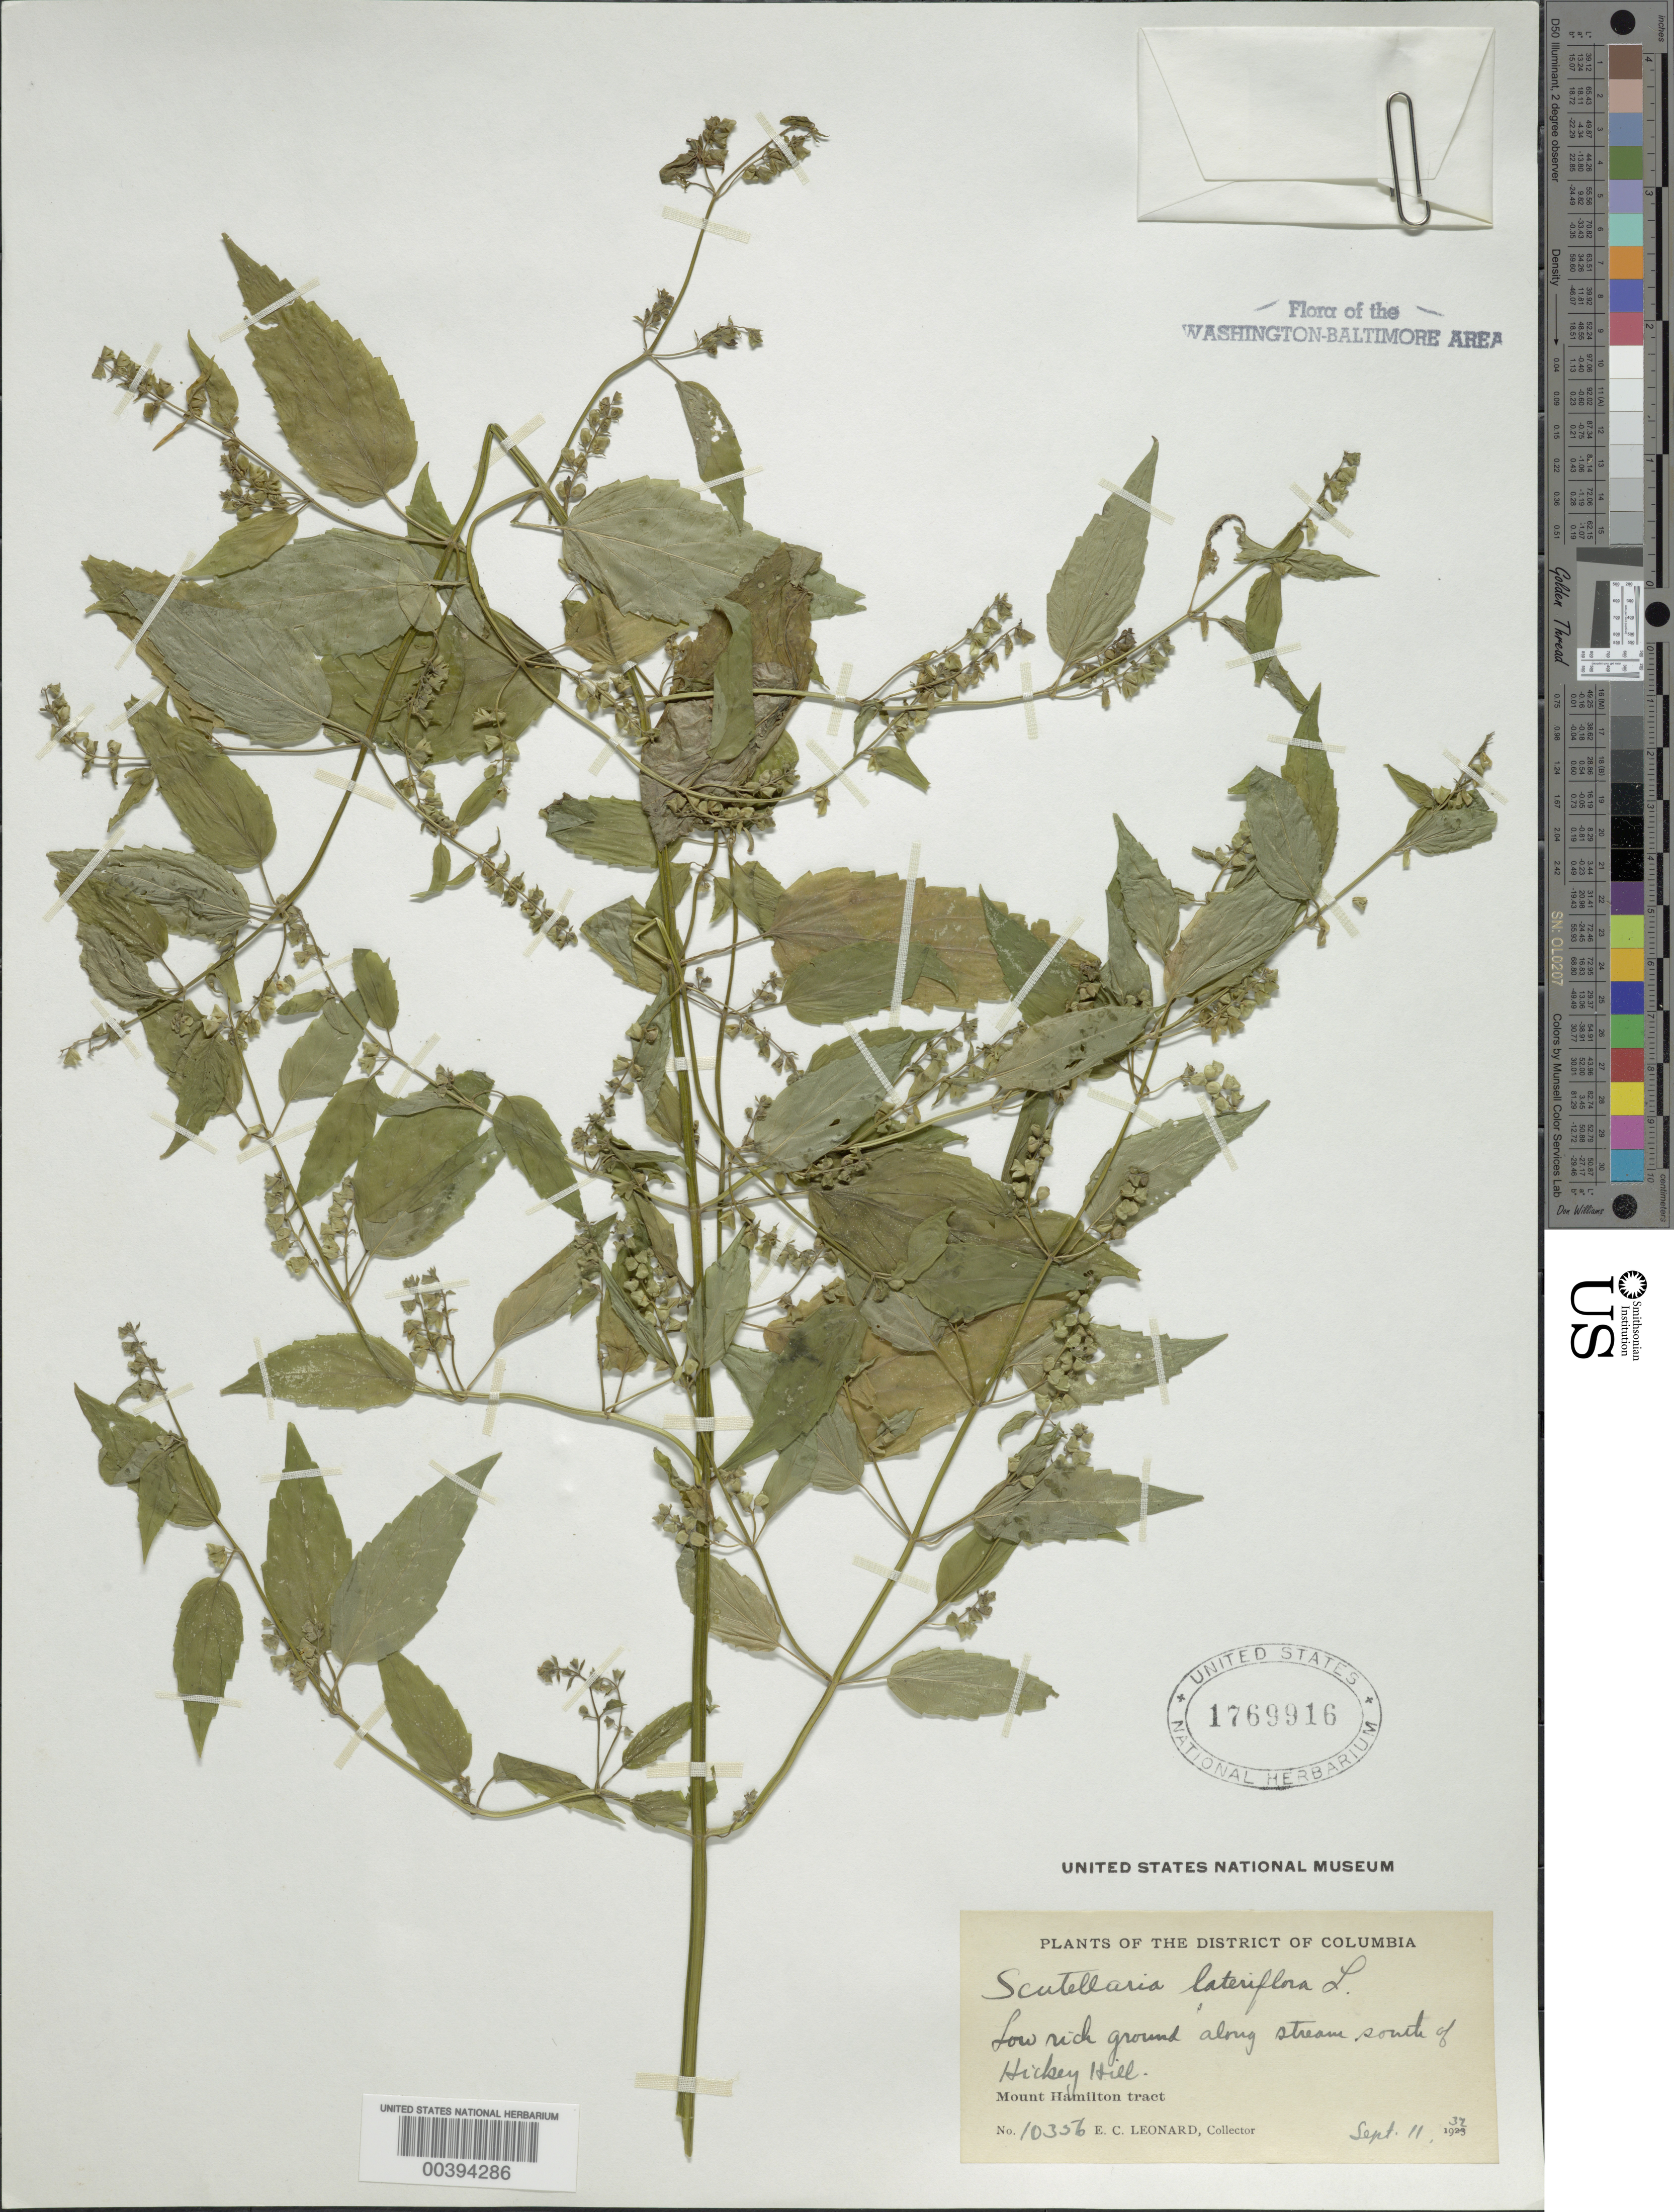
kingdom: Plantae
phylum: Tracheophyta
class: Magnoliopsida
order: Lamiales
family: Lamiaceae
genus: Scutellaria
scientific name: Scutellaria lateriflora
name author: L.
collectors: E. C. Leonard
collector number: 10356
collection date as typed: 11 Sep 1932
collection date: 1932-09-11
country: United States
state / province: District of Columbia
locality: South of Hickey Hill, Mount Hamilton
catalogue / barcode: US 1769916